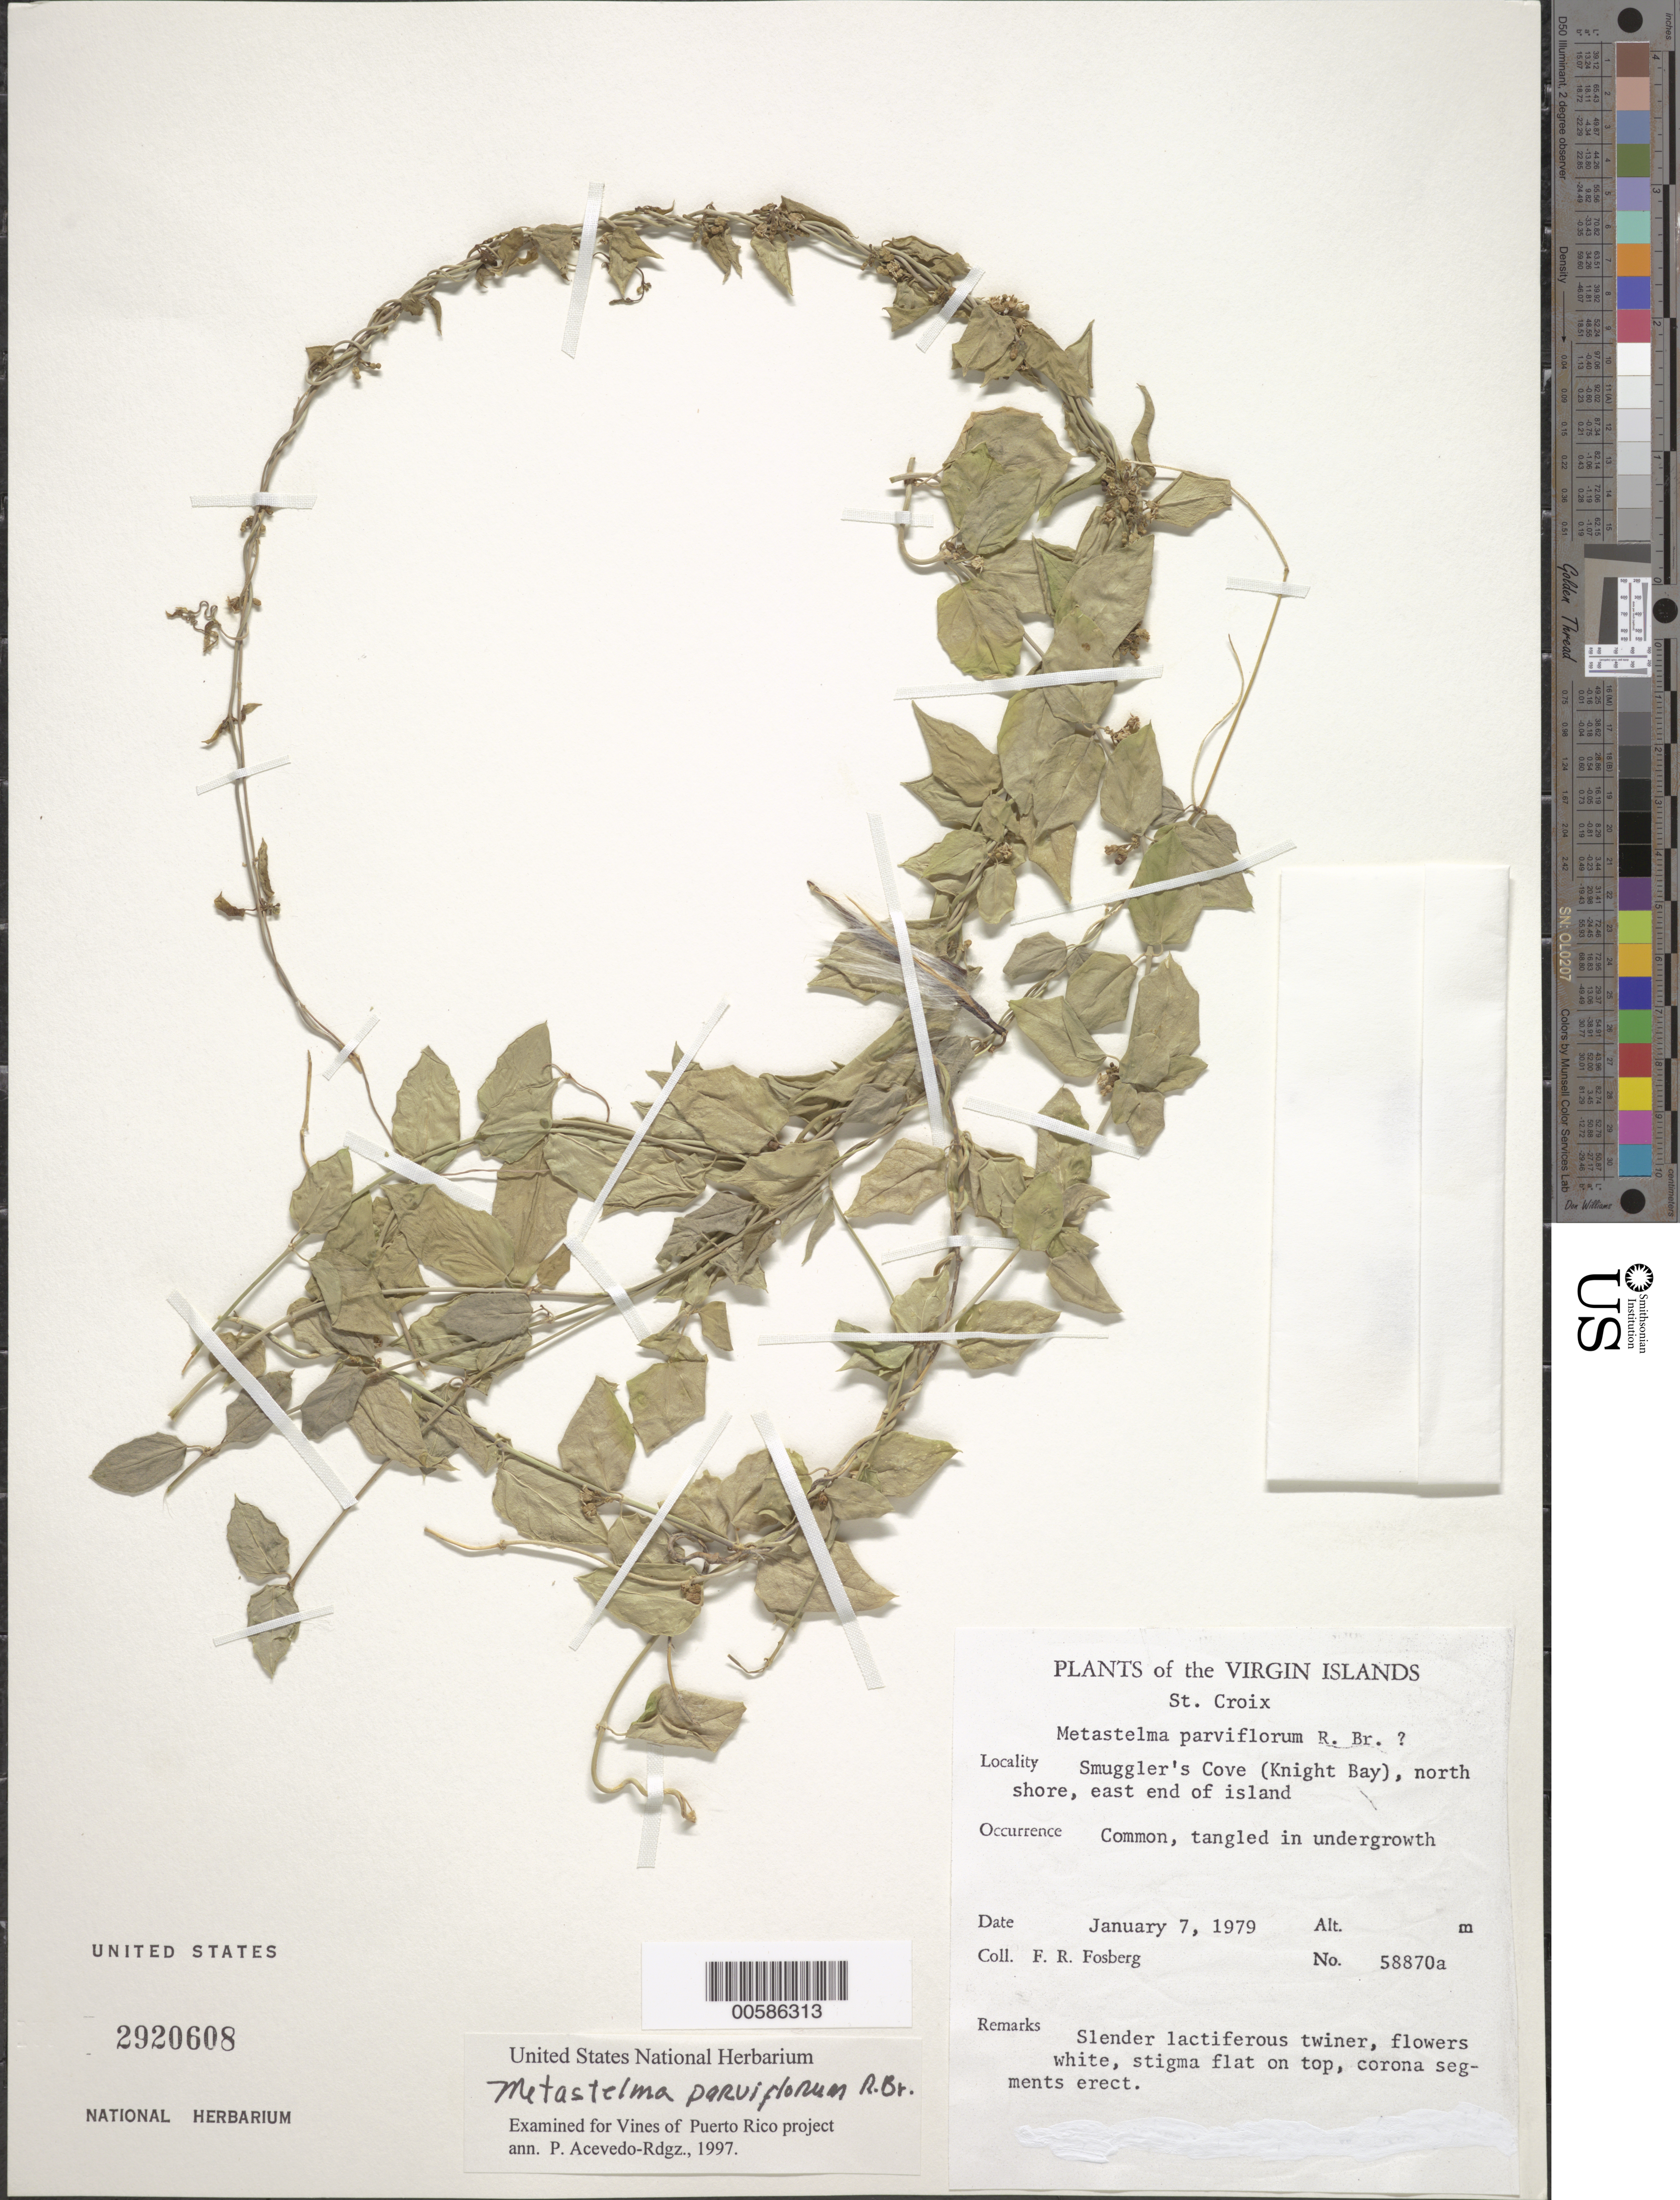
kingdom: Plantae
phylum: Tracheophyta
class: Magnoliopsida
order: Gentianales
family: Apocynaceae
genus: Metastelma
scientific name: Metastelma parviflorum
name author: (Sw.) Schult.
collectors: F. R. Fosberg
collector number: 58870a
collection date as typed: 07 Jan 1979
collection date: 1979-01-07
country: U.S. Virgin Islands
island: St. Croix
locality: Smuggler's Cove (Knight Bay), north shore, east end of island.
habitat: tangled in undergrowth.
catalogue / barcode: US 2920608